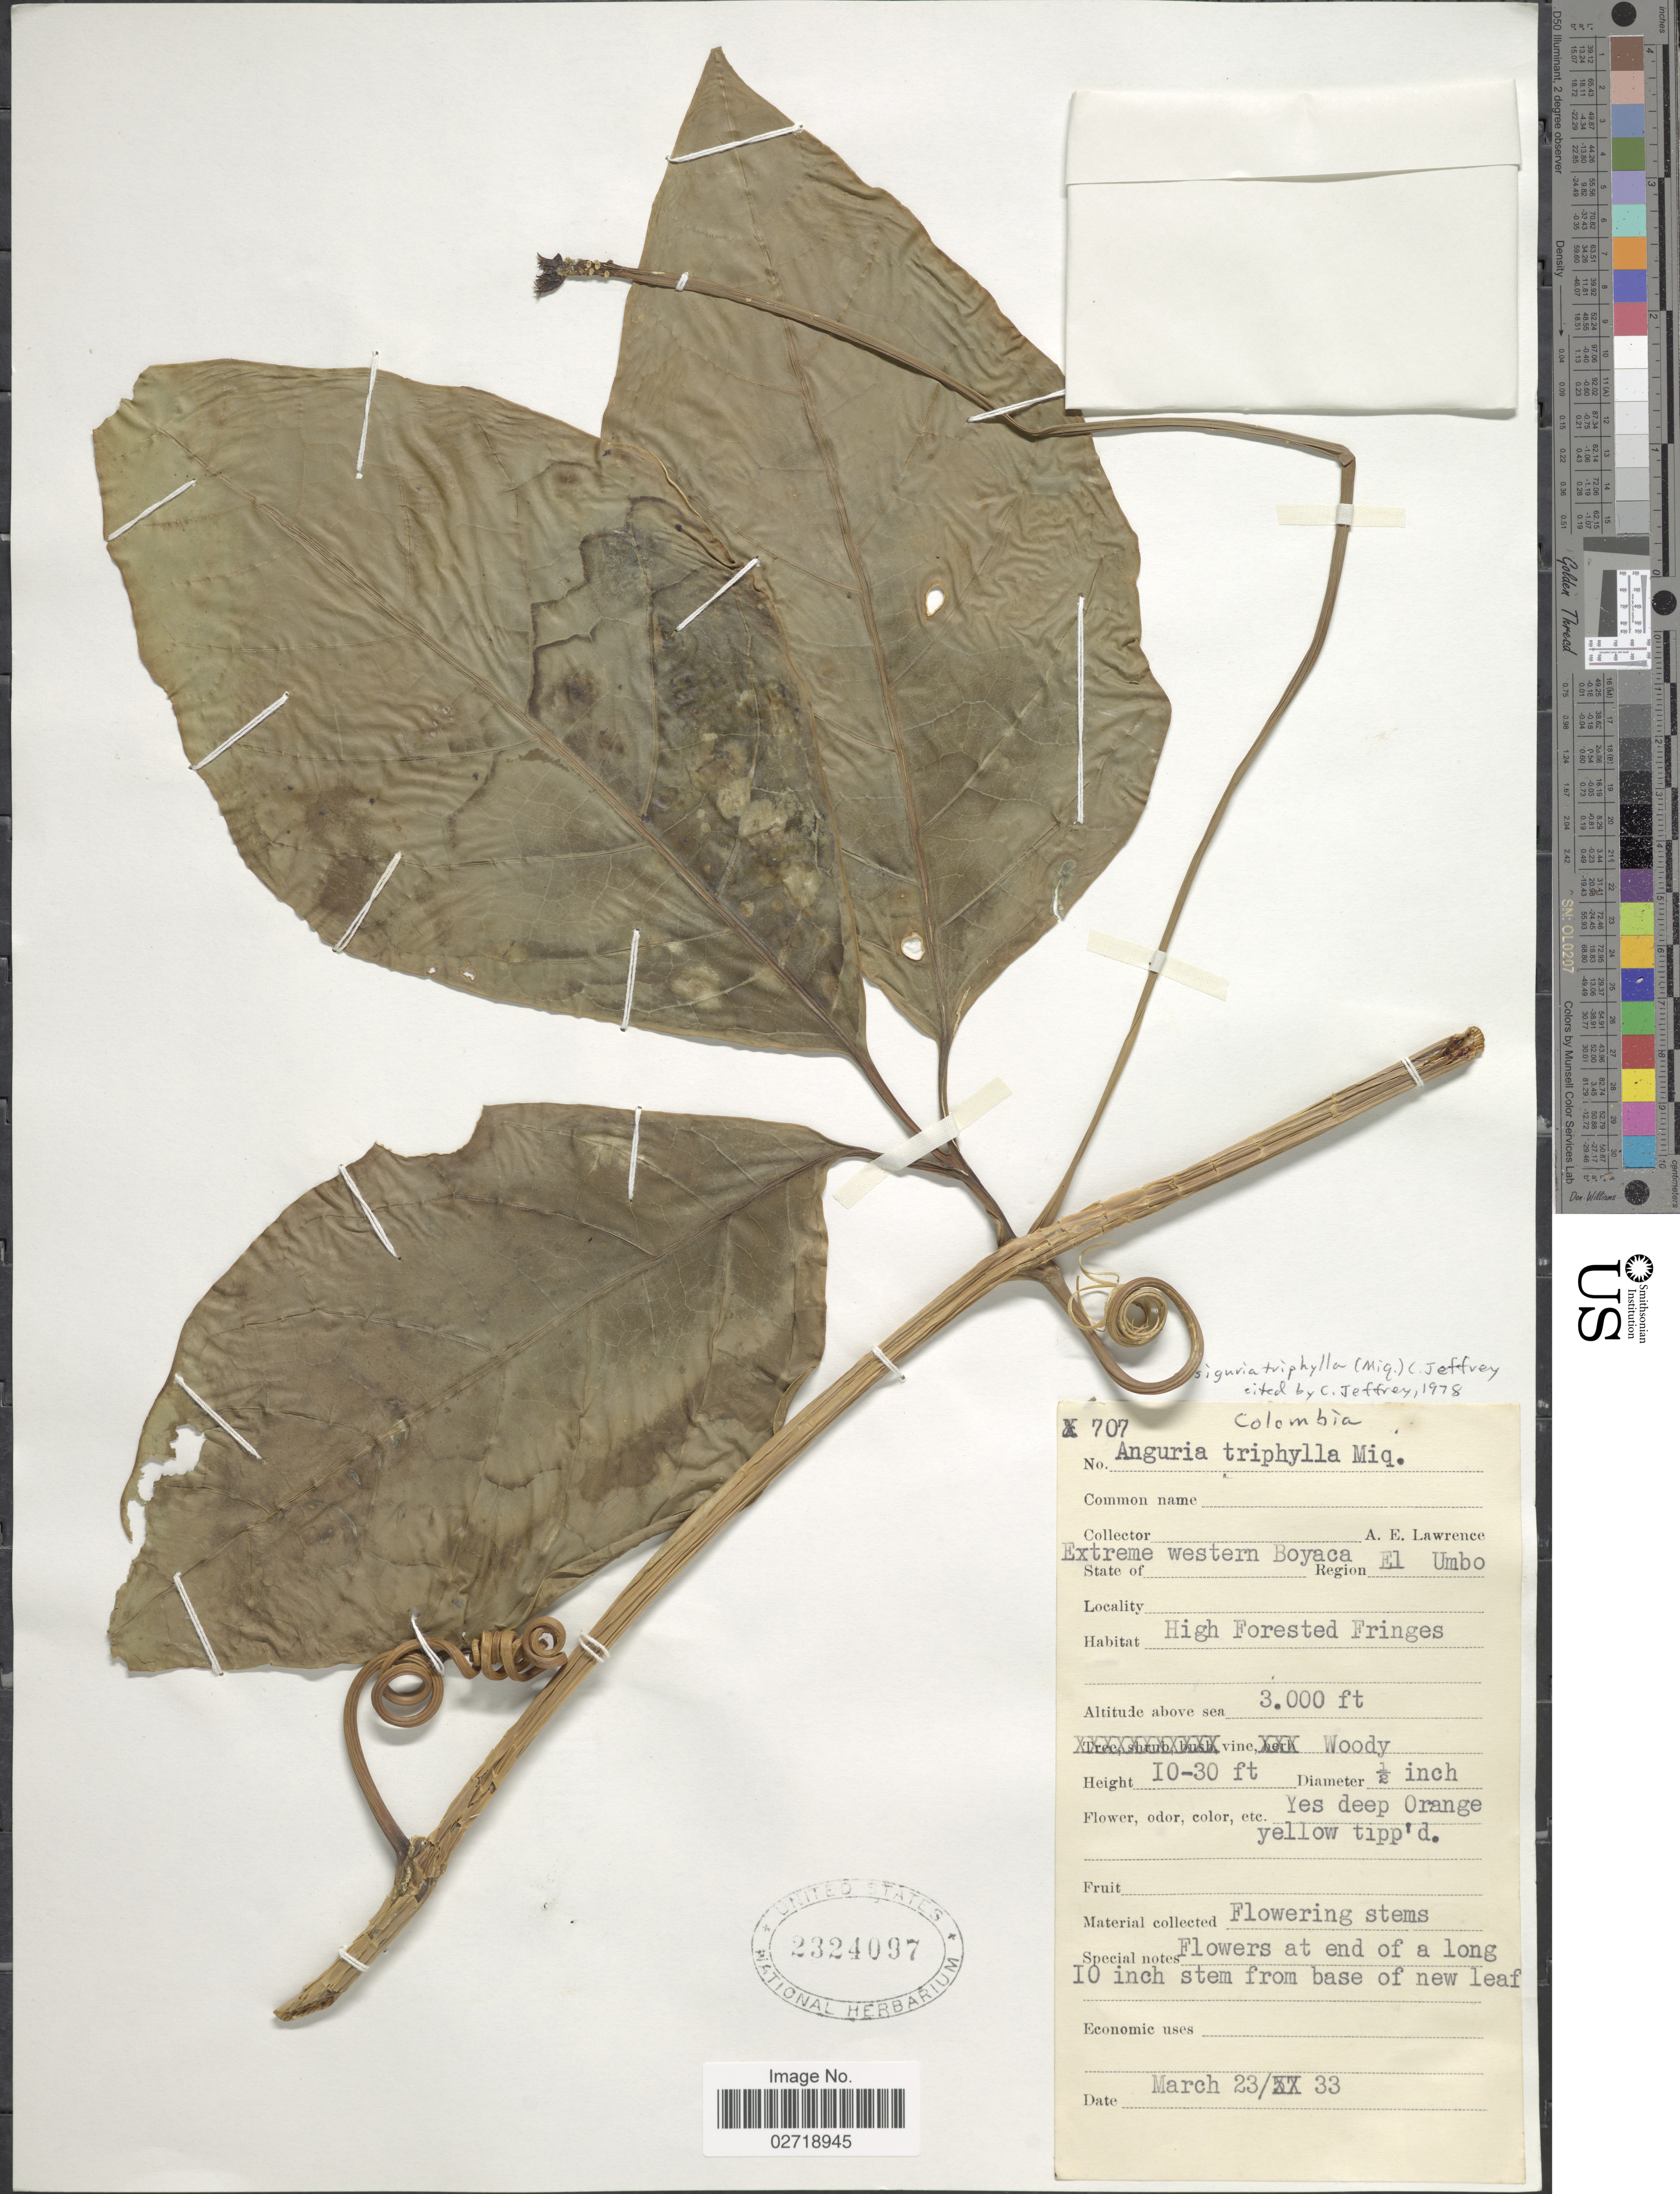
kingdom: Plantae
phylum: Tracheophyta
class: Magnoliopsida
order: Cucurbitales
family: Cucurbitaceae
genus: Psiguria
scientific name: Psiguria triphylla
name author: (Miq.) C. Jeffrey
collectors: A. Lawrance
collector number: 707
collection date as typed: Transcribed d/m/y: 23/3/33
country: Colombia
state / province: Boyacá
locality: Extreme western Boyaca. El Umbo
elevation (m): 914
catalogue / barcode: US 2324097